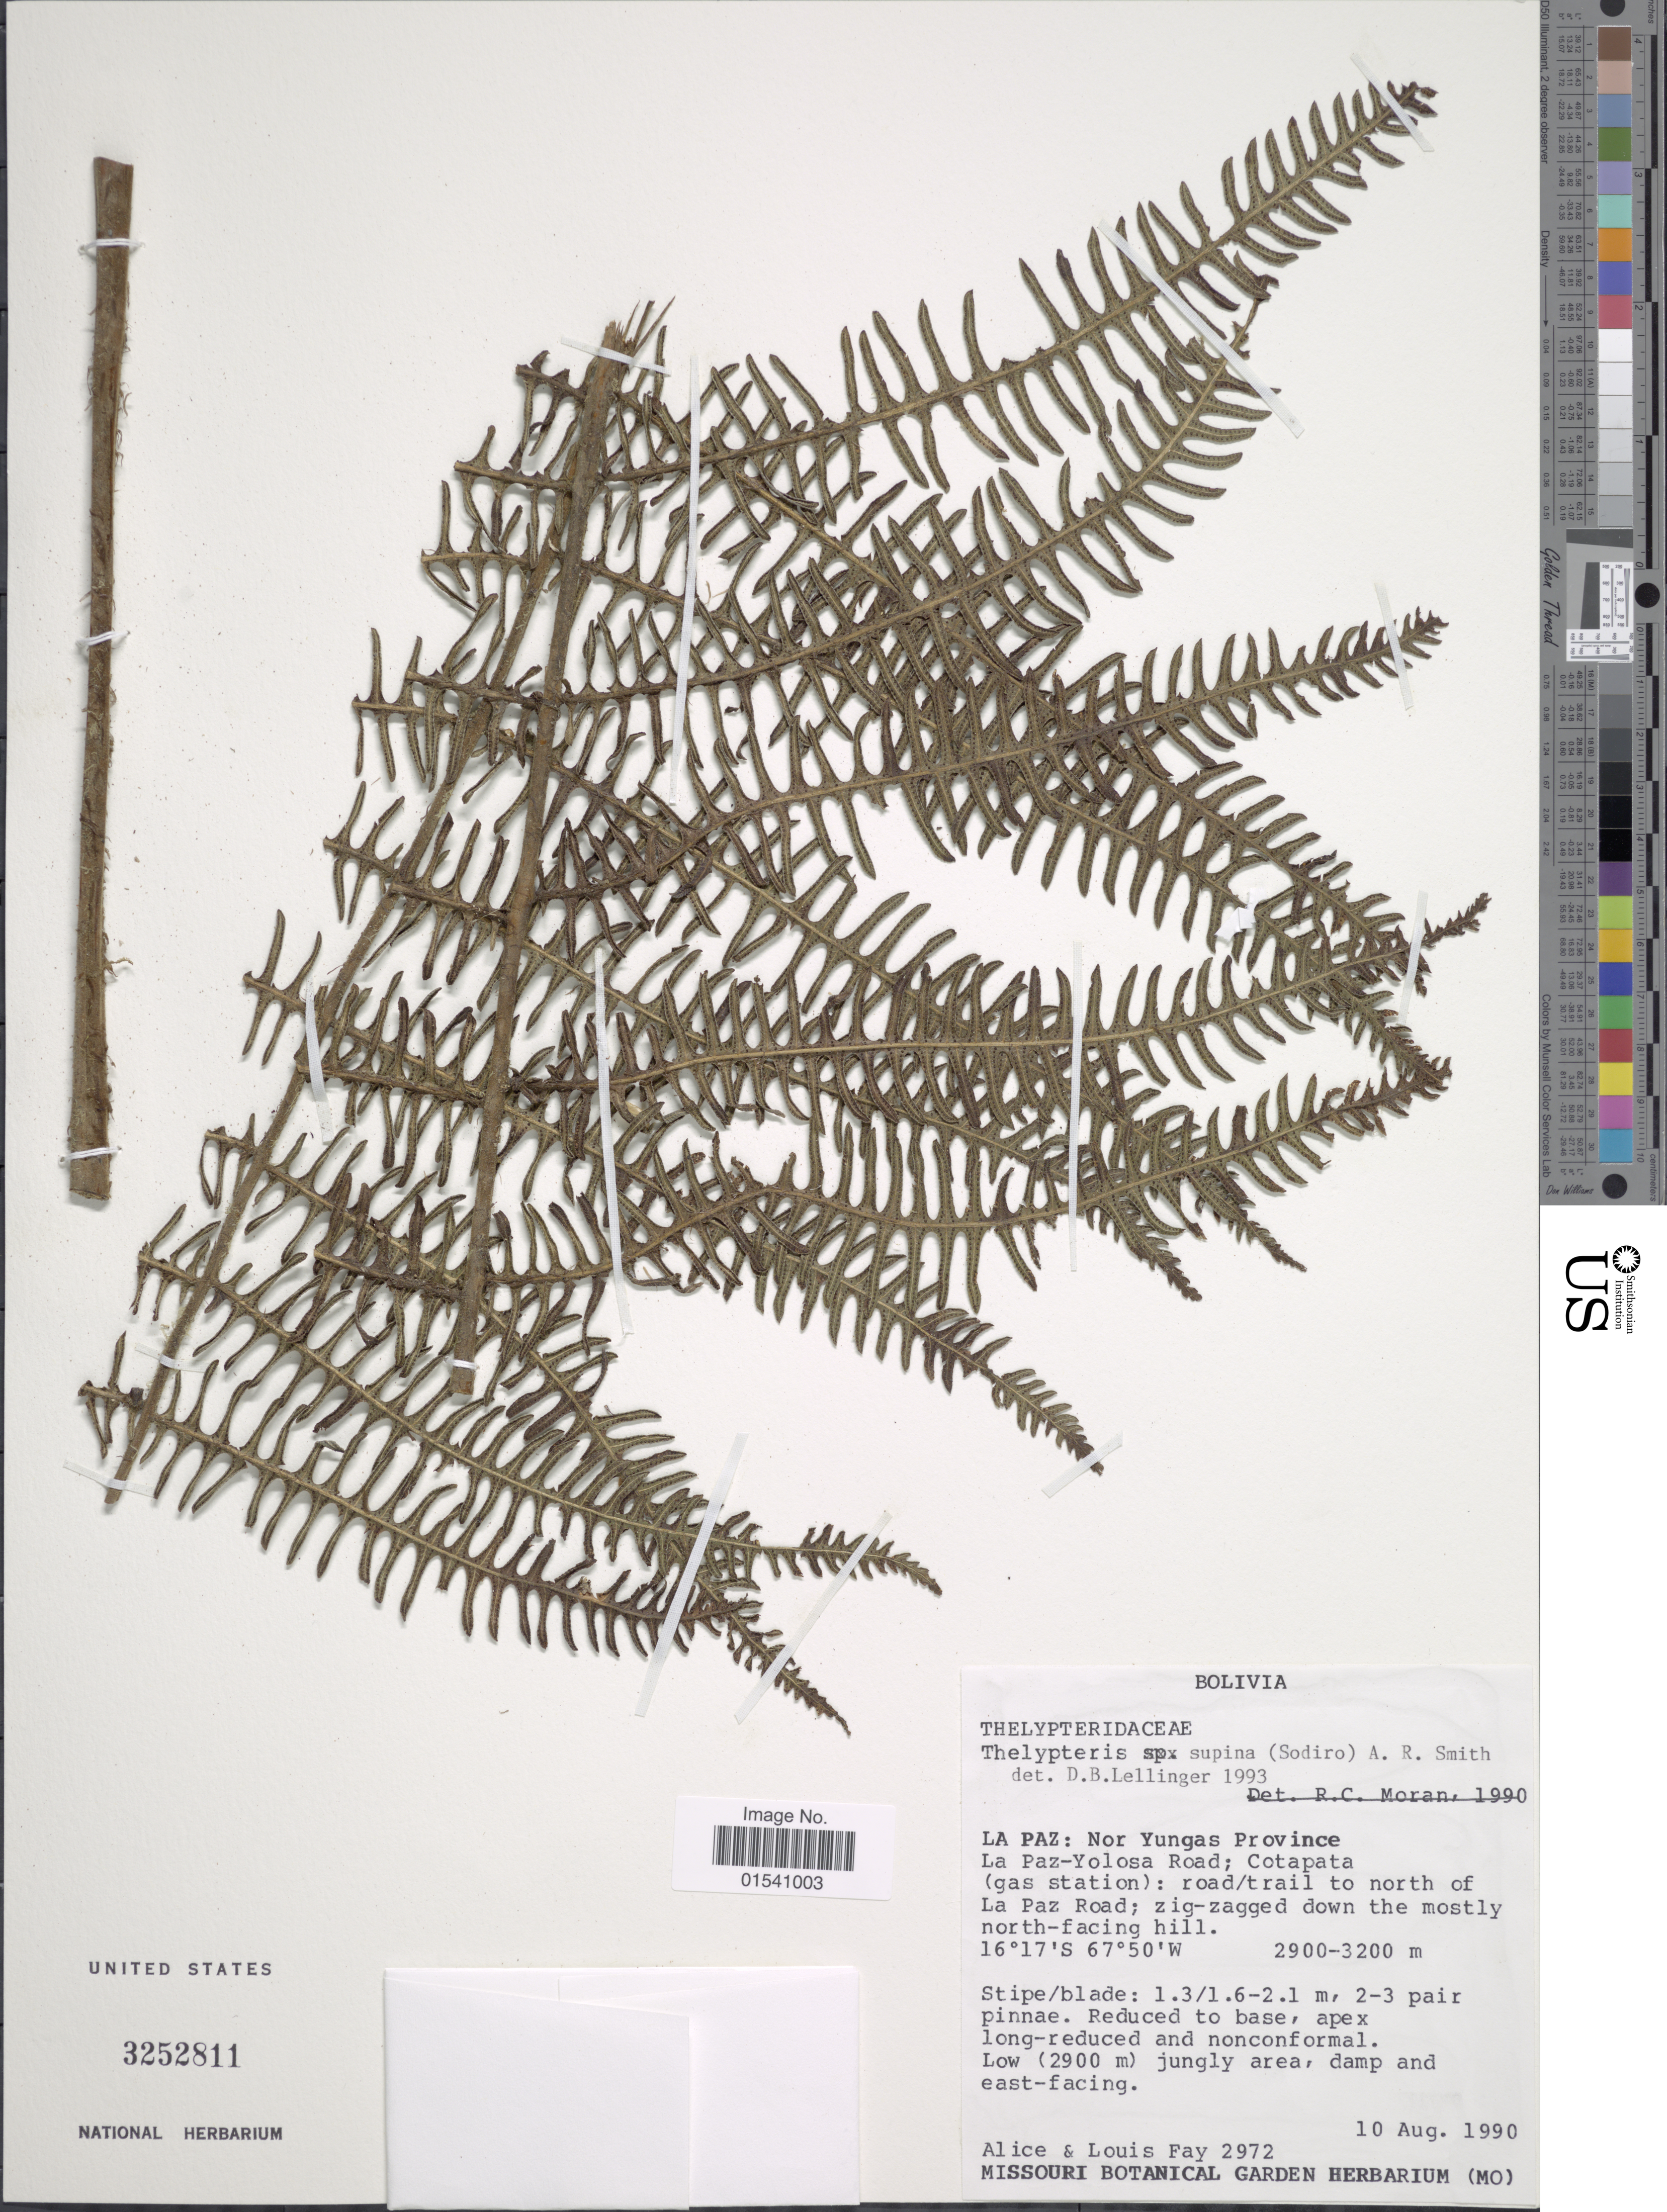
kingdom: Plantae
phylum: Tracheophyta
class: Polypodiopsida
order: Polypodiales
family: Thelypteridaceae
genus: Amauropelta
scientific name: Amauropelta supina (Sodiro) comb. nov., ined 2015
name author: (Sodiro)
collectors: A. Fay & L. Fay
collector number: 2972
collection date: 1990-08-10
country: Bolivia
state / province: La Paz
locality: Nor Yungas Province La Paz-Yolosa Road; Cotapata (gas station): road/trail to north of La Paz Road; zig-zagged down the mostly north-facing hill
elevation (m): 2900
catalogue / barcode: US 3252811